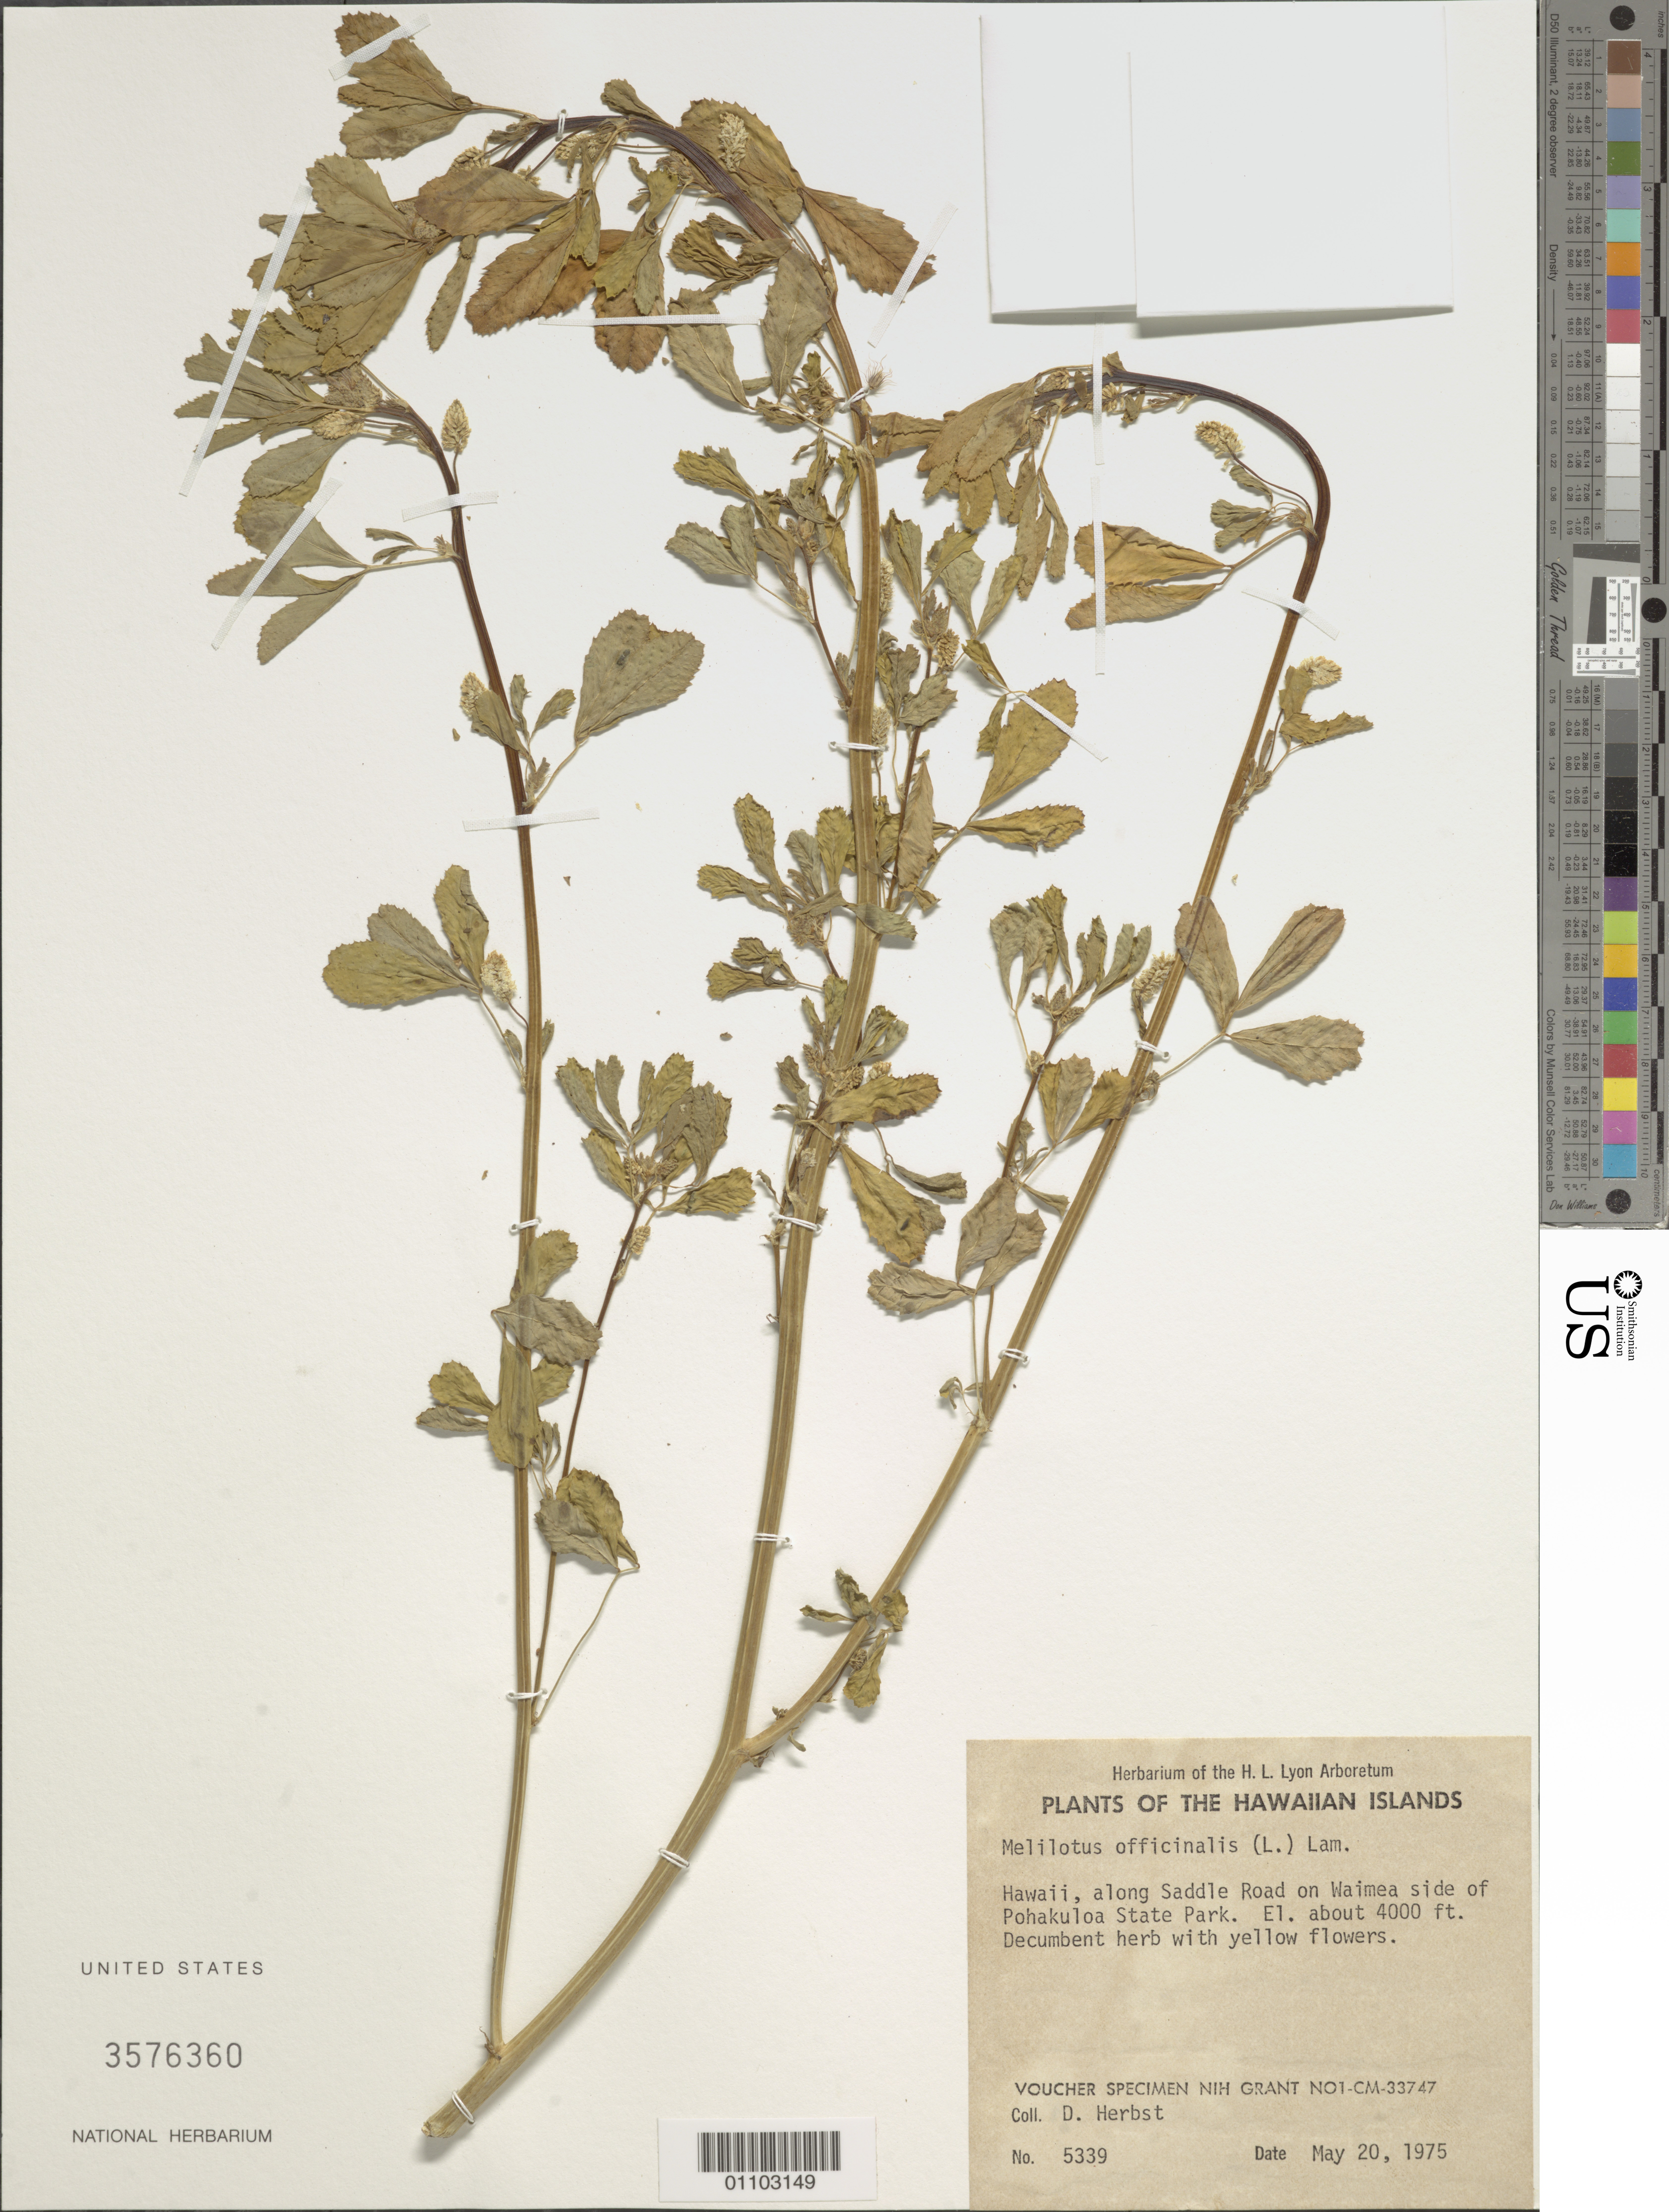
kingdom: Plantae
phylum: Tracheophyta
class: Magnoliopsida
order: Fabales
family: Fabaceae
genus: Melilotus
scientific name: Melilotus officinalis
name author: (L.) Lam.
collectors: D. R. Herbst & G. Spence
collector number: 5339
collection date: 1975-05-20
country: United States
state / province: Hawaii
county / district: Kauai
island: Hawaii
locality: along Saddle Road on Waimea side of Pohakuloa State Park.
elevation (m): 1219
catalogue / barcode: US 3576360